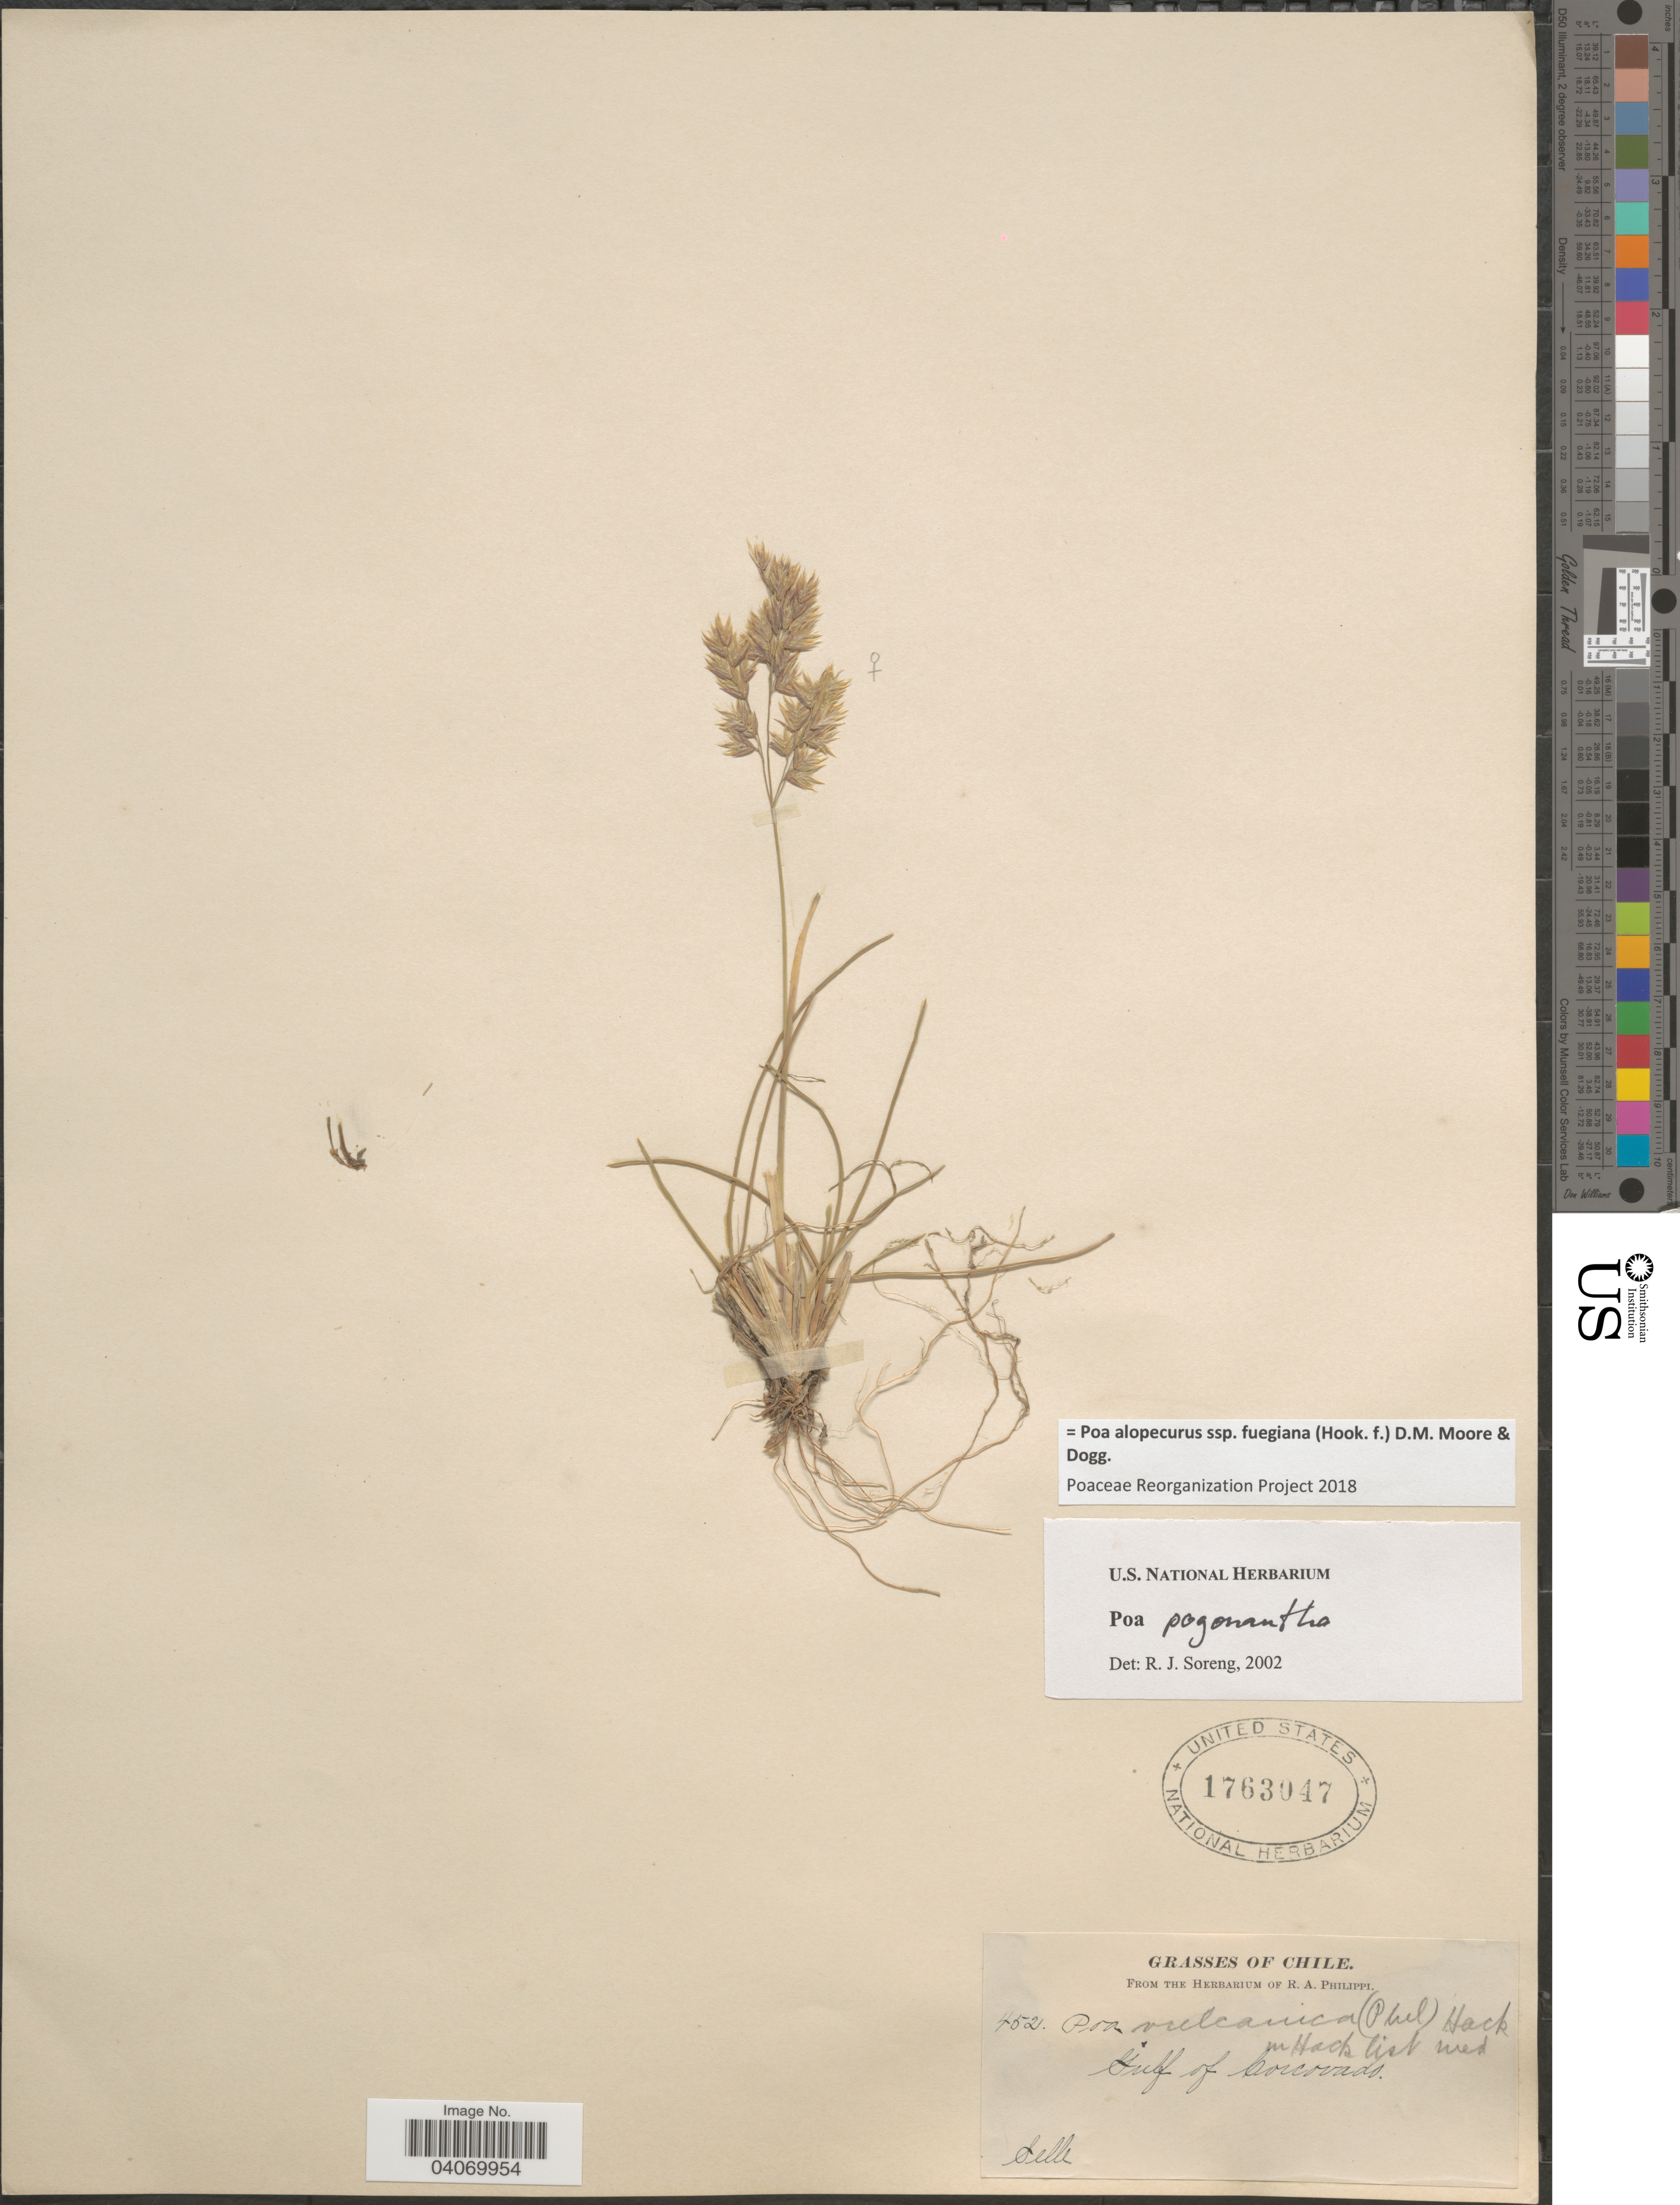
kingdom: Plantae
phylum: Tracheophyta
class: Liliopsida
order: Poales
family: Poaceae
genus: Poa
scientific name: Poa alopecurus subsp. fuegiana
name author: (Hook. f.) D.M. Moore & Dogg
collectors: Selle, --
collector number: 452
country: Chile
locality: Gulf of Corcovado.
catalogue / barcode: US 1763047